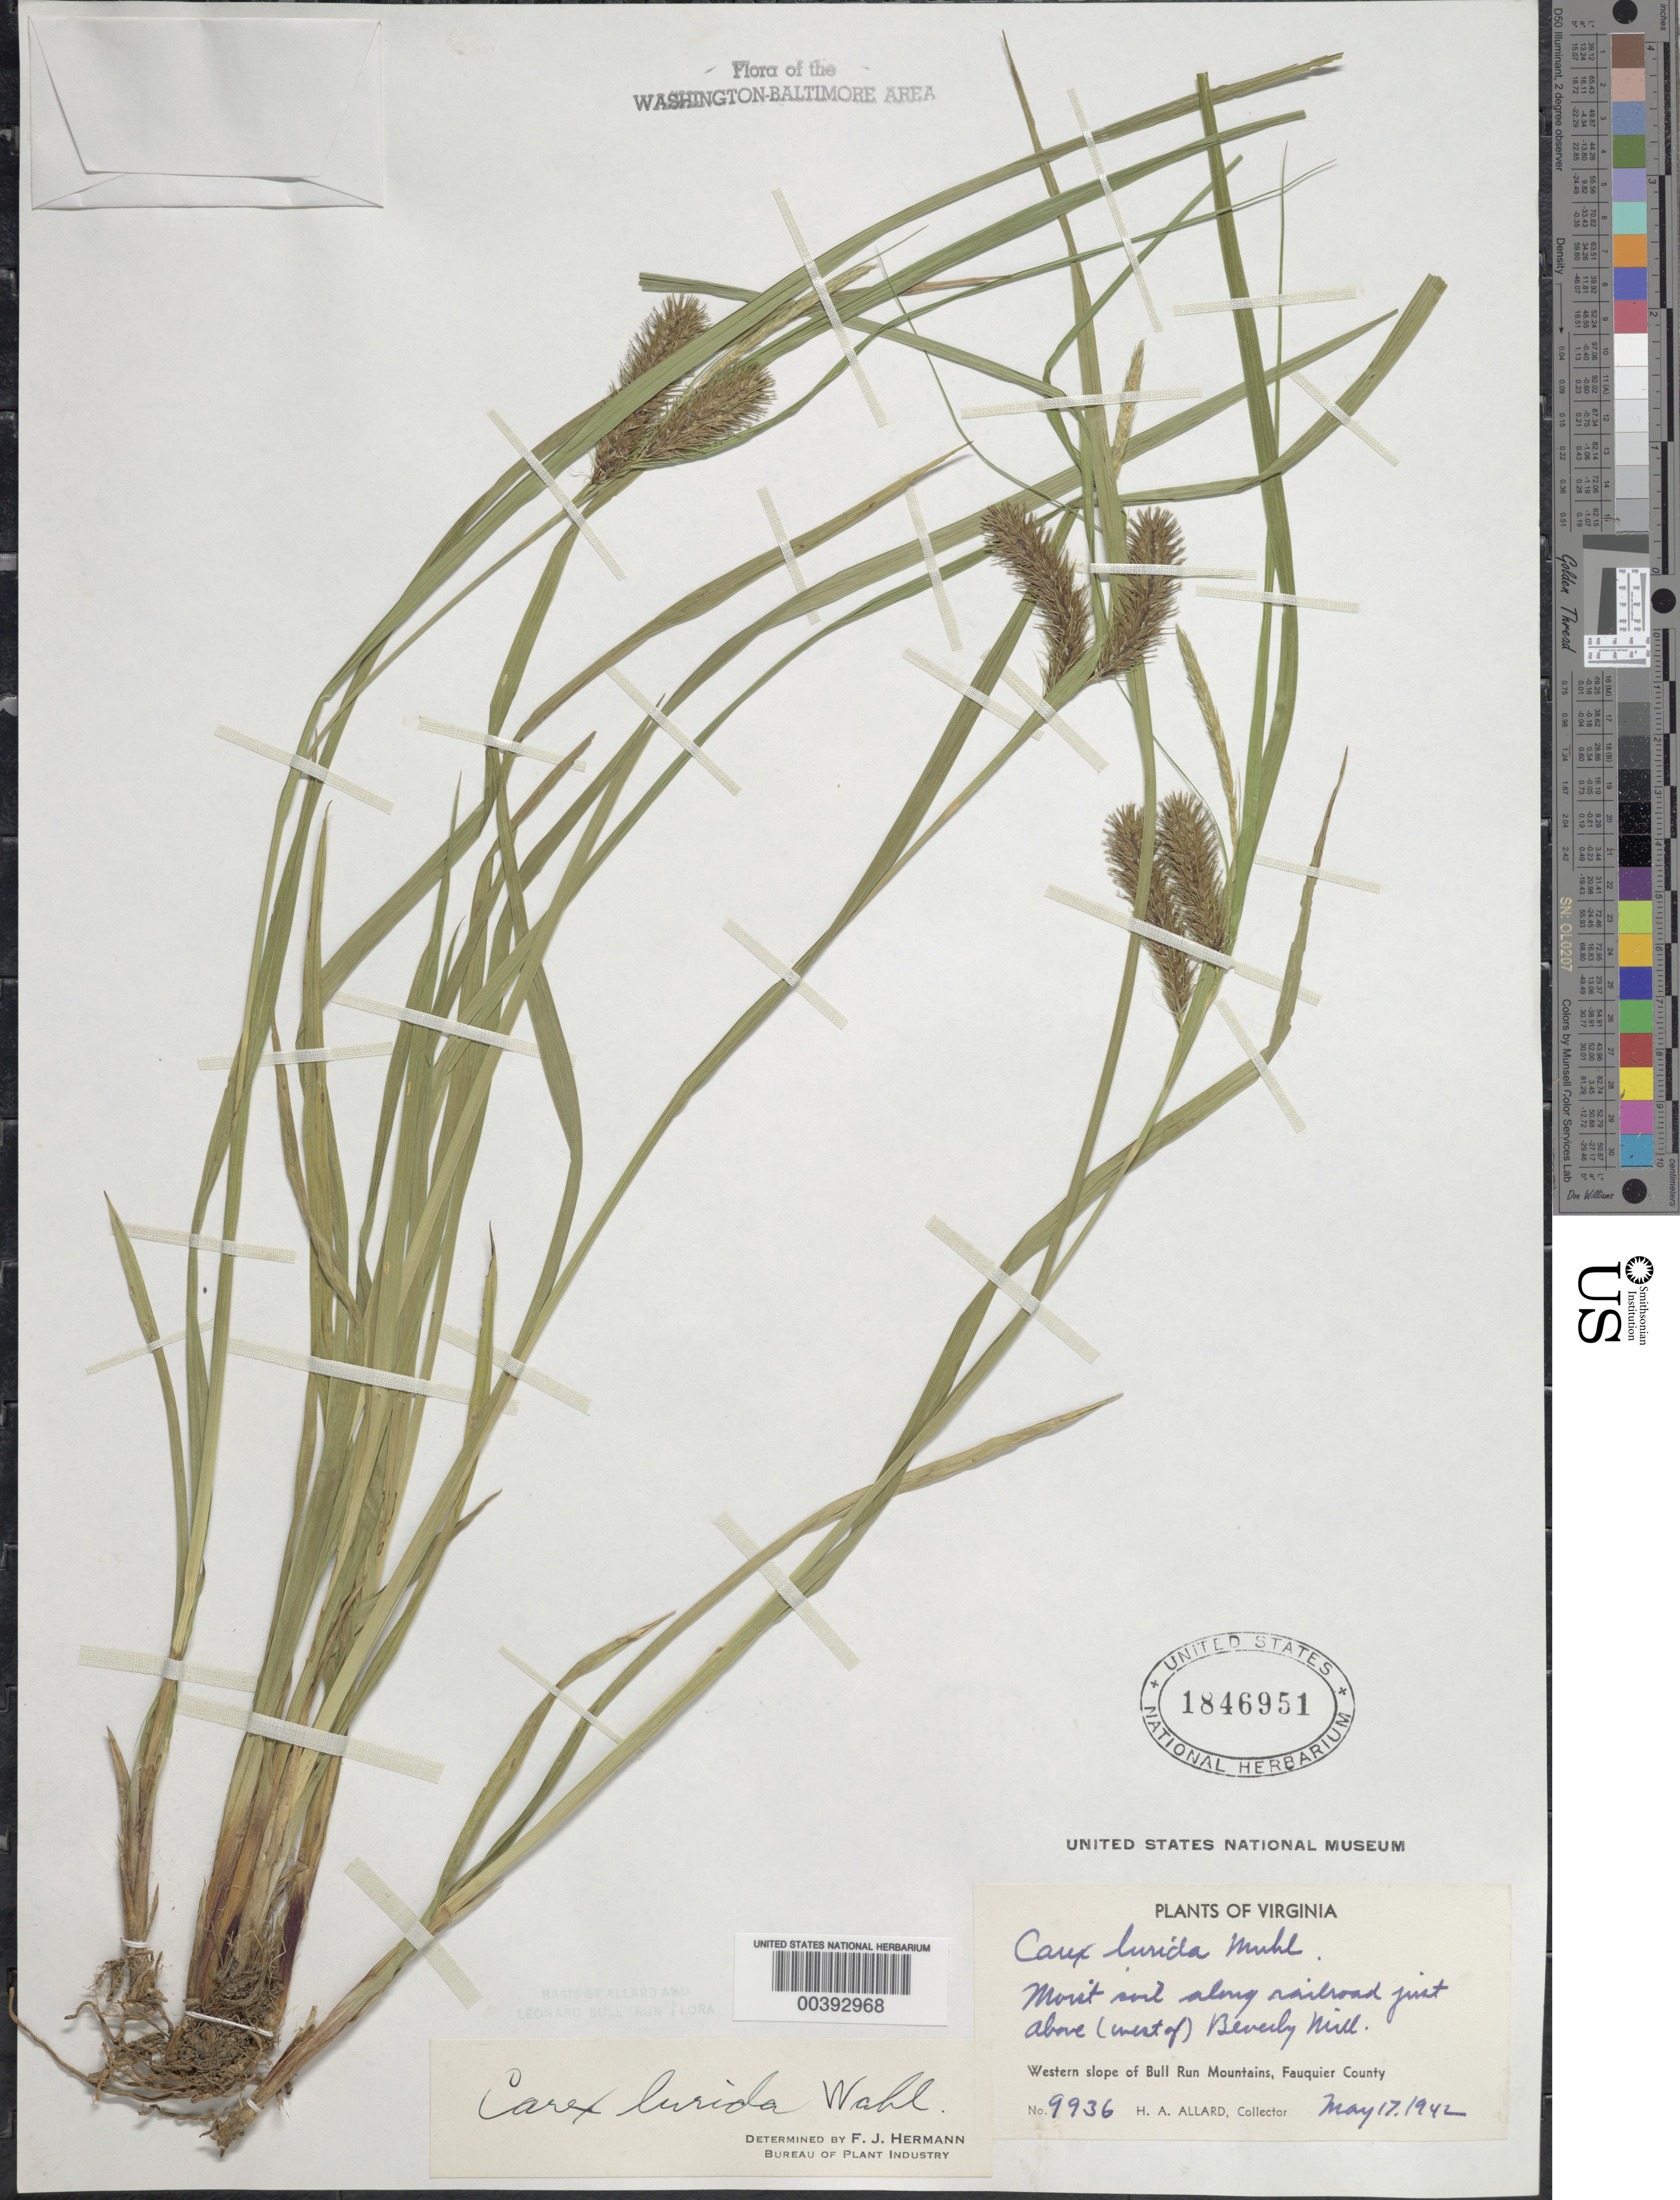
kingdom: Plantae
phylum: Tracheophyta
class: Liliopsida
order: Poales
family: Cyperaceae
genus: Carex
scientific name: Carex lurida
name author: Wahlenb.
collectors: H. A. Allard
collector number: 9936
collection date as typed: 17 May 1942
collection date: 1942-05-17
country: United States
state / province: Virginia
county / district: Fauquier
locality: West of Beverley Mill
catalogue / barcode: US 1846951